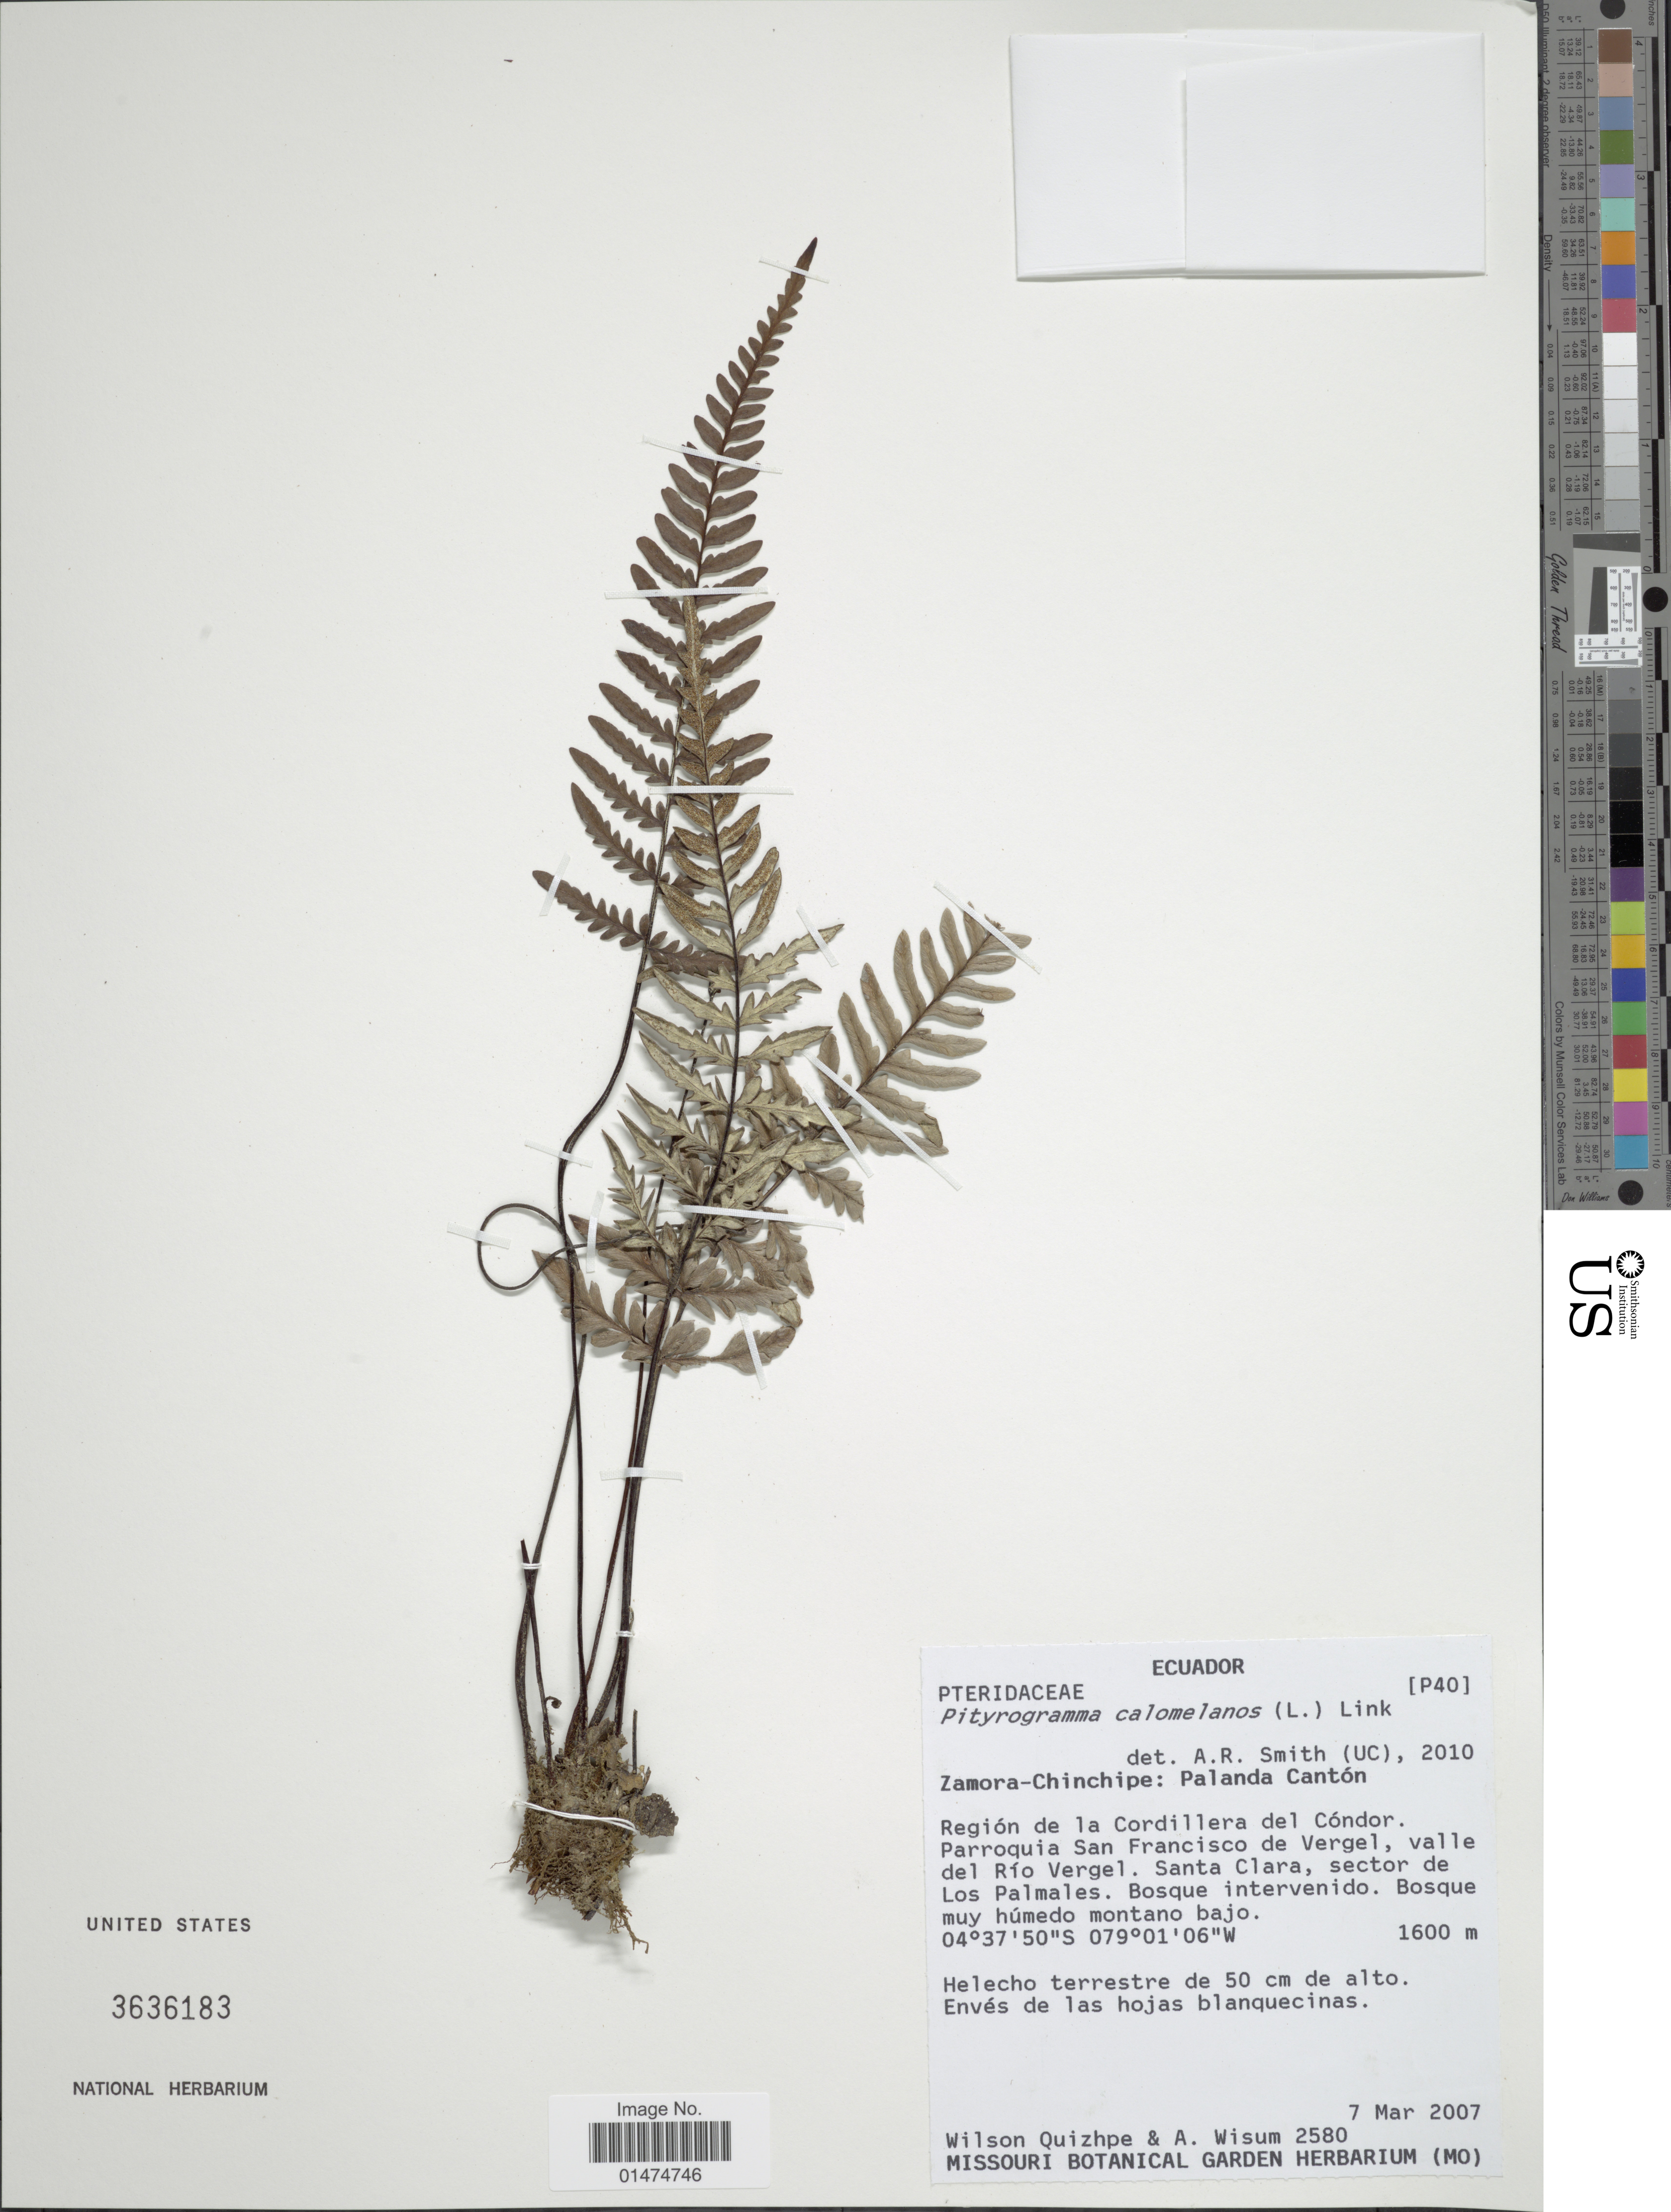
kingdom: Plantae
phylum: Tracheophyta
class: Polypodiopsida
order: Polypodiales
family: Pteridaceae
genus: Pityrogramma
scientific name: Pityrogramma calomelanos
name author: (L.) Link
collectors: W. Quizhpe & A. Wisum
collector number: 2580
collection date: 2007-03-07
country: Ecuador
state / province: Zamora-Chinchipe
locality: Palanda canton, region de la Cordillera del Condor. Parroquia San Francisco de Vergel, valle del Rio Vergel. Santa Clara, sector de Los Palmales. Bosque intervenido, Bosque muy humedo montano bajo.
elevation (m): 1600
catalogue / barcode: US 3636183